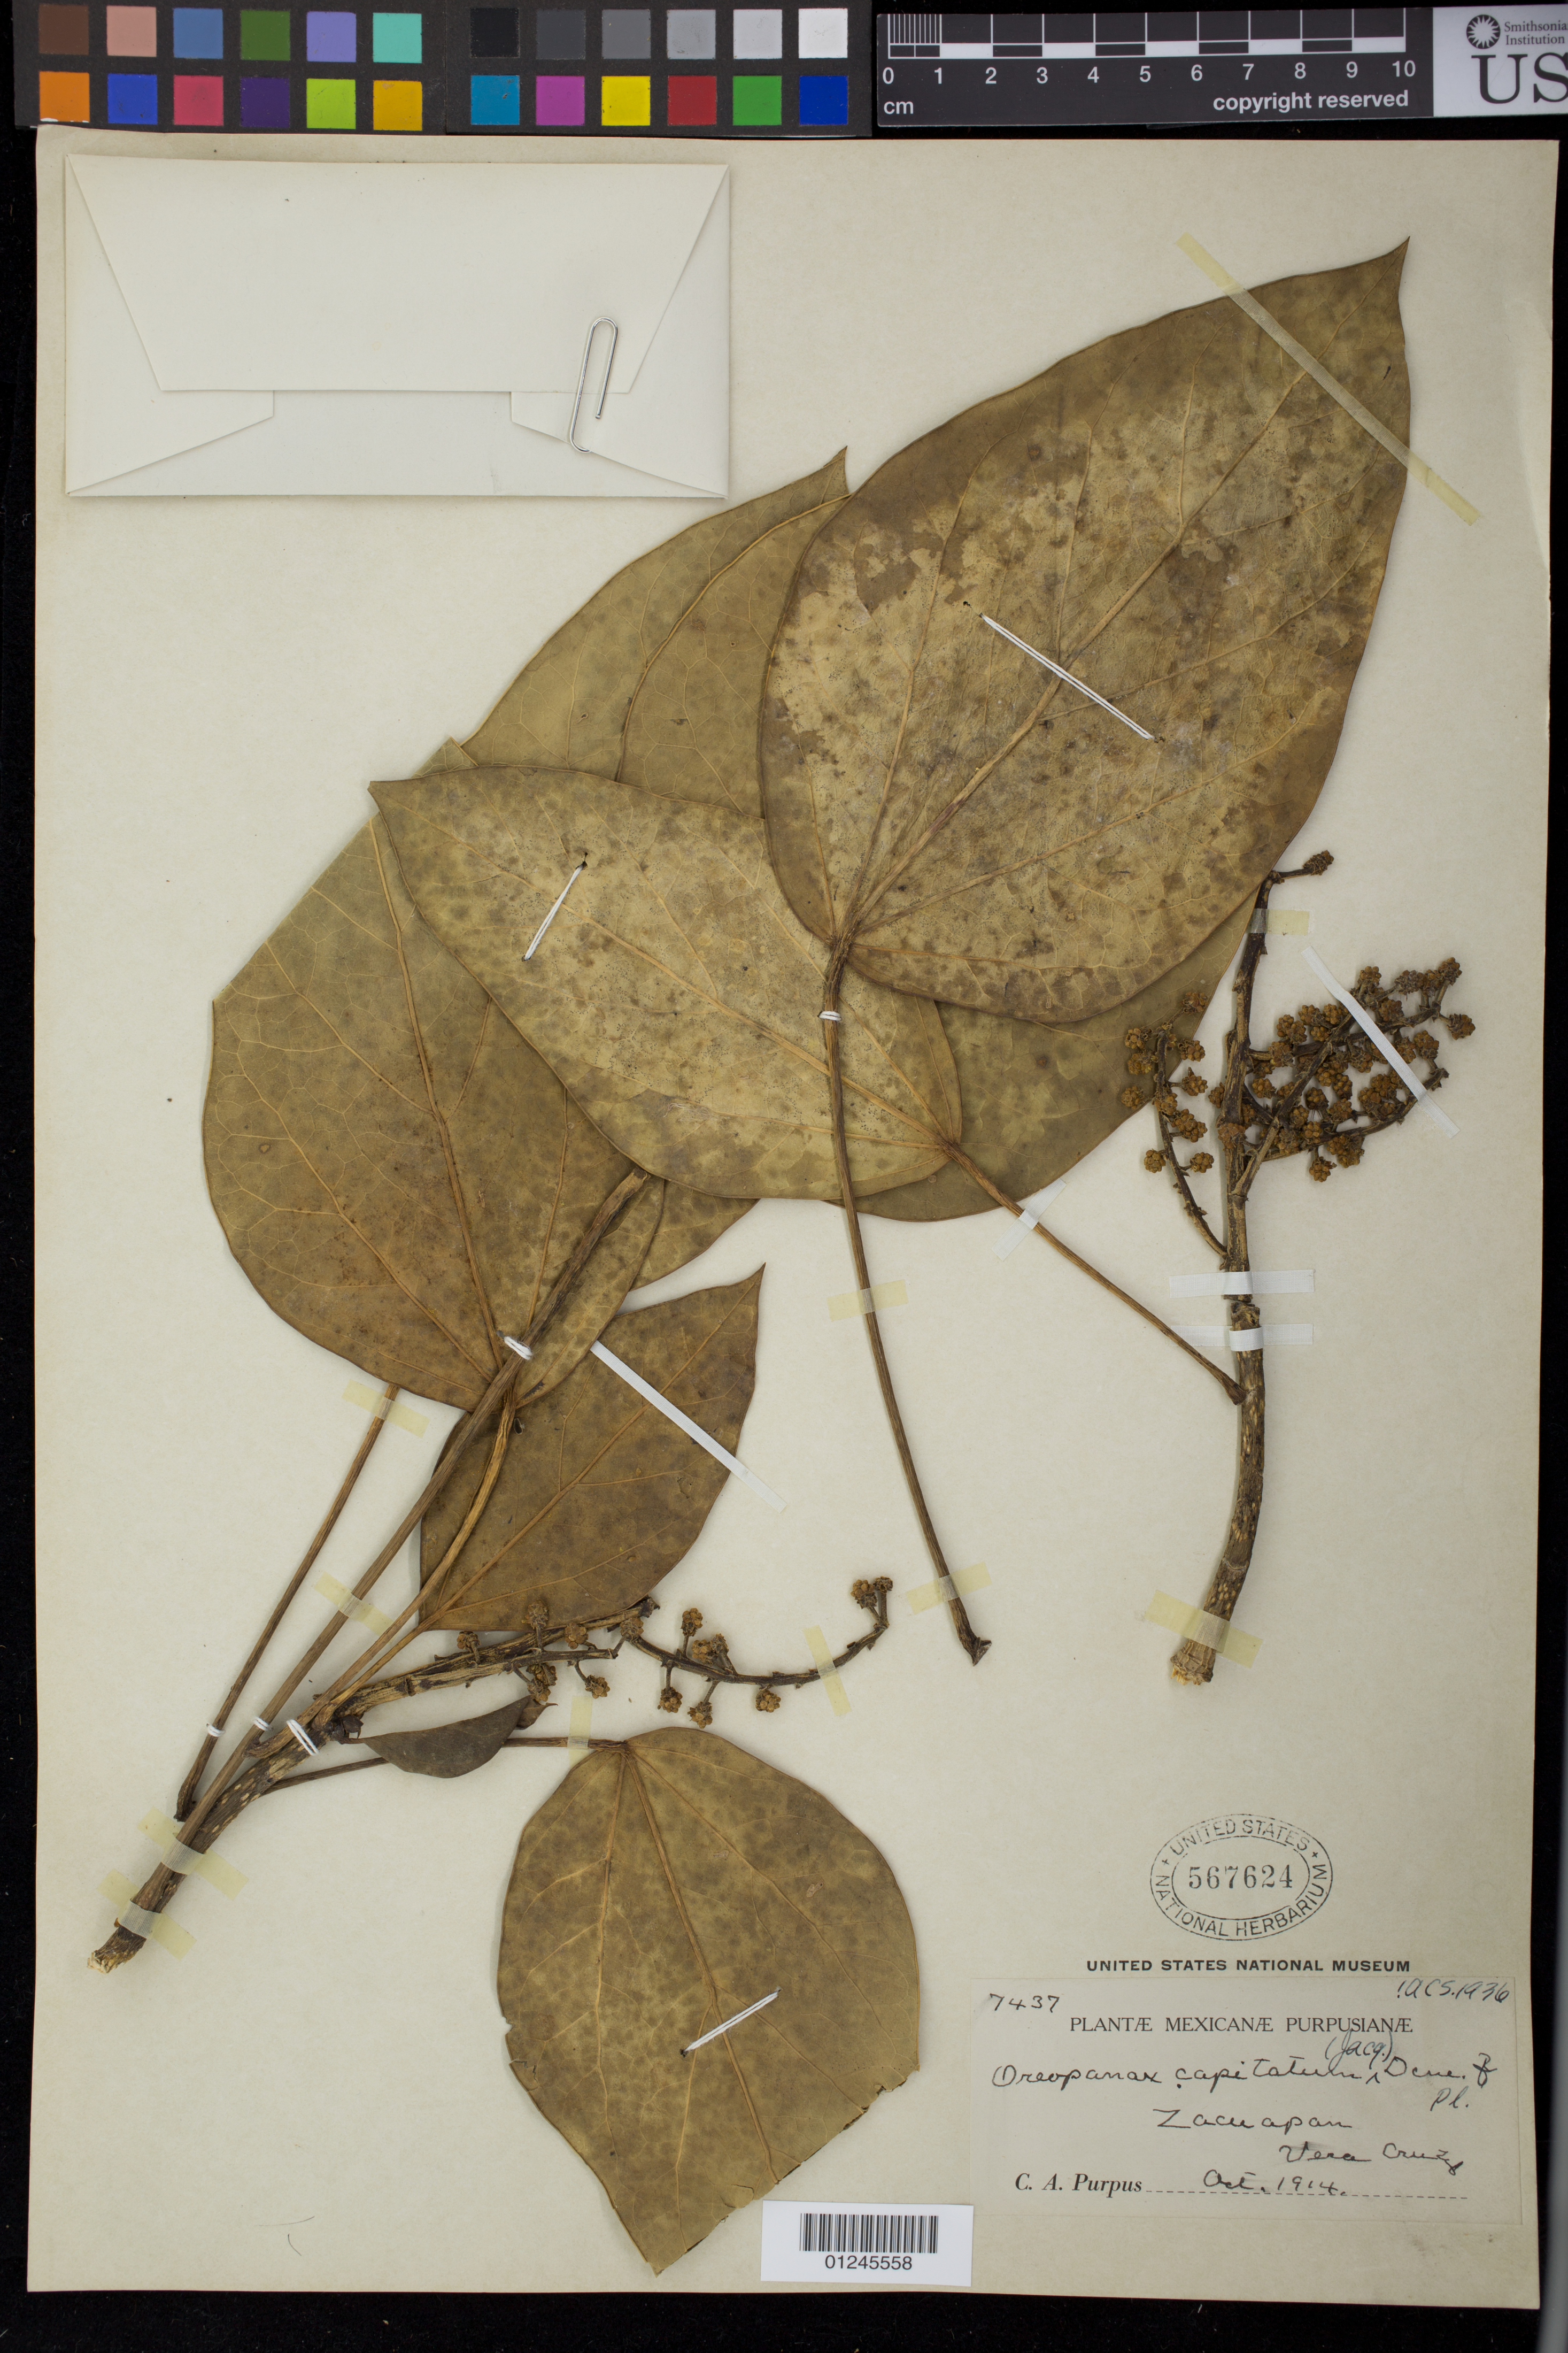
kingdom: Plantae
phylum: Tracheophyta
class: Magnoliopsida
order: Apiales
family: Araliaceae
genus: Oreopanax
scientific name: Oreopanax capitatus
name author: (Jacq.) Decne. & Planch.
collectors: C. A. Purpus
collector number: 7437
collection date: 1914-10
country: Mexico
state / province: Veracruz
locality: Zacuapan, Vera Cruz.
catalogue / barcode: US 567624